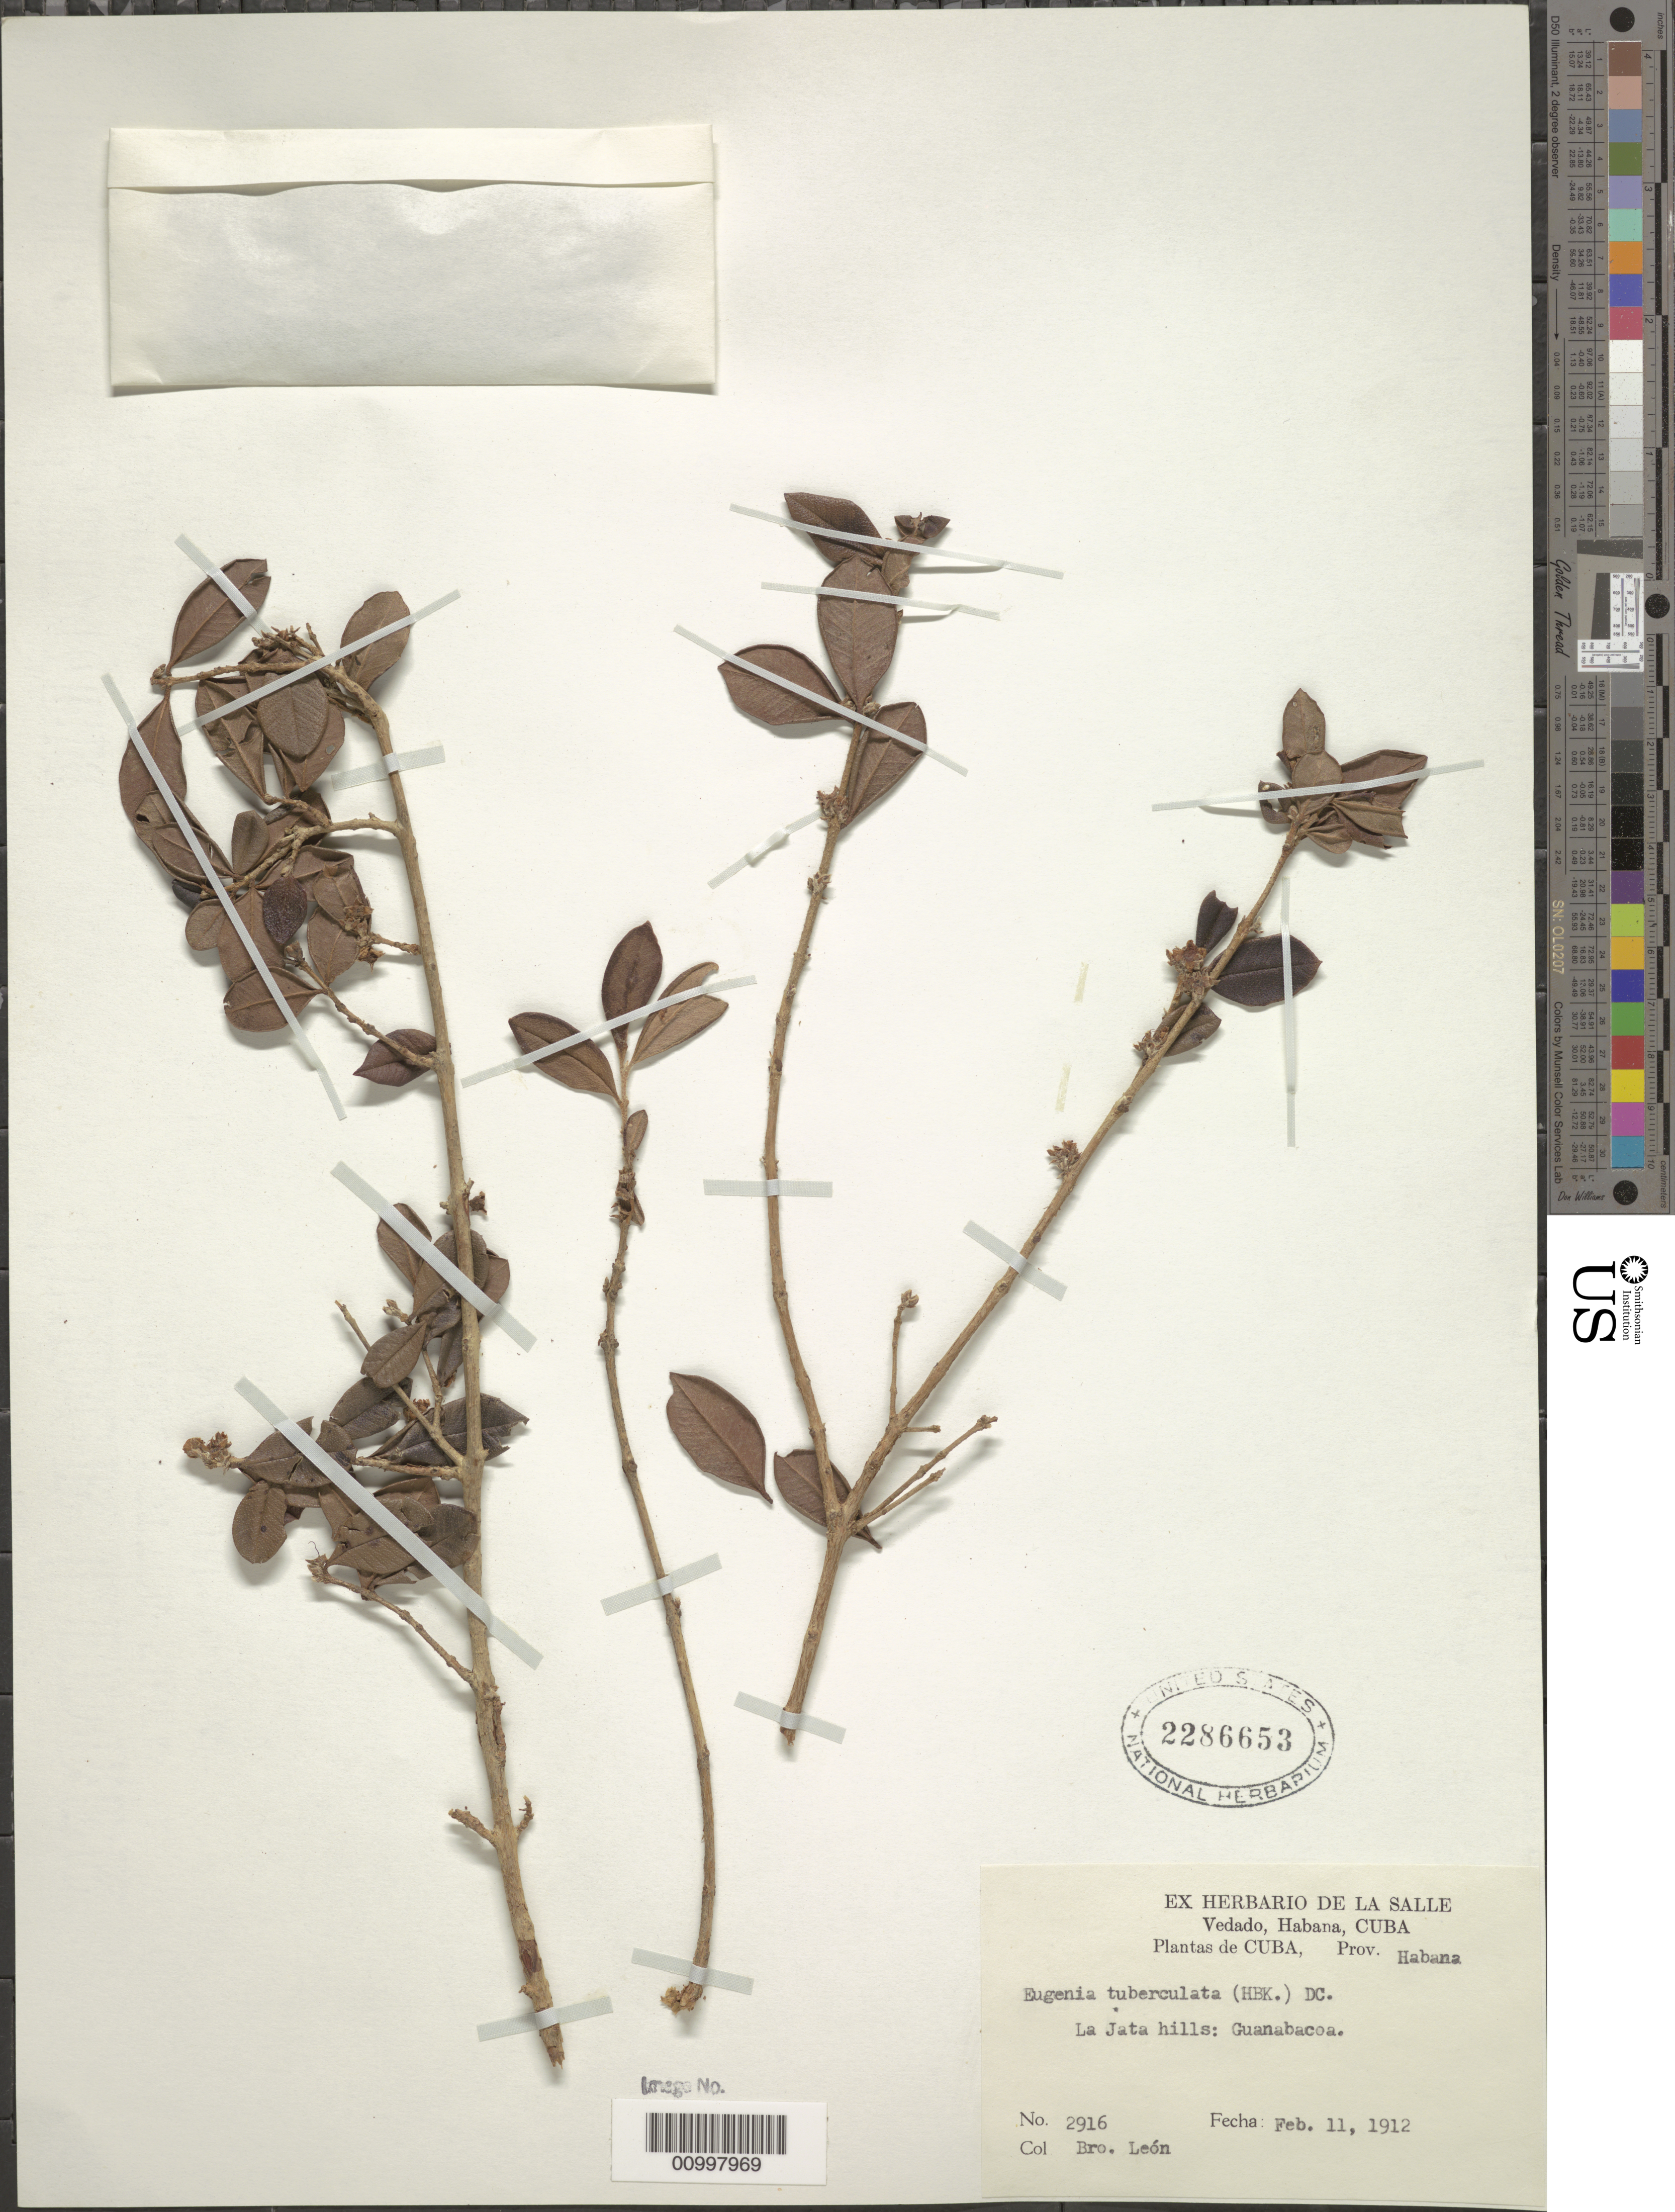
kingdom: Plantae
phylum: Tracheophyta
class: Magnoliopsida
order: Myrtales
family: Myrtaceae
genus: Eugenia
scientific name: Eugenia tuberculata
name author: (Kunth) DC.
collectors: Bro. León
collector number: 2916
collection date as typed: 11 Feb 1912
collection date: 1912-02-11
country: Cuba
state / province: La Habana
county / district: Municipio Guanabacoa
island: Cuba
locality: Jata Hills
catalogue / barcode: US 2286653